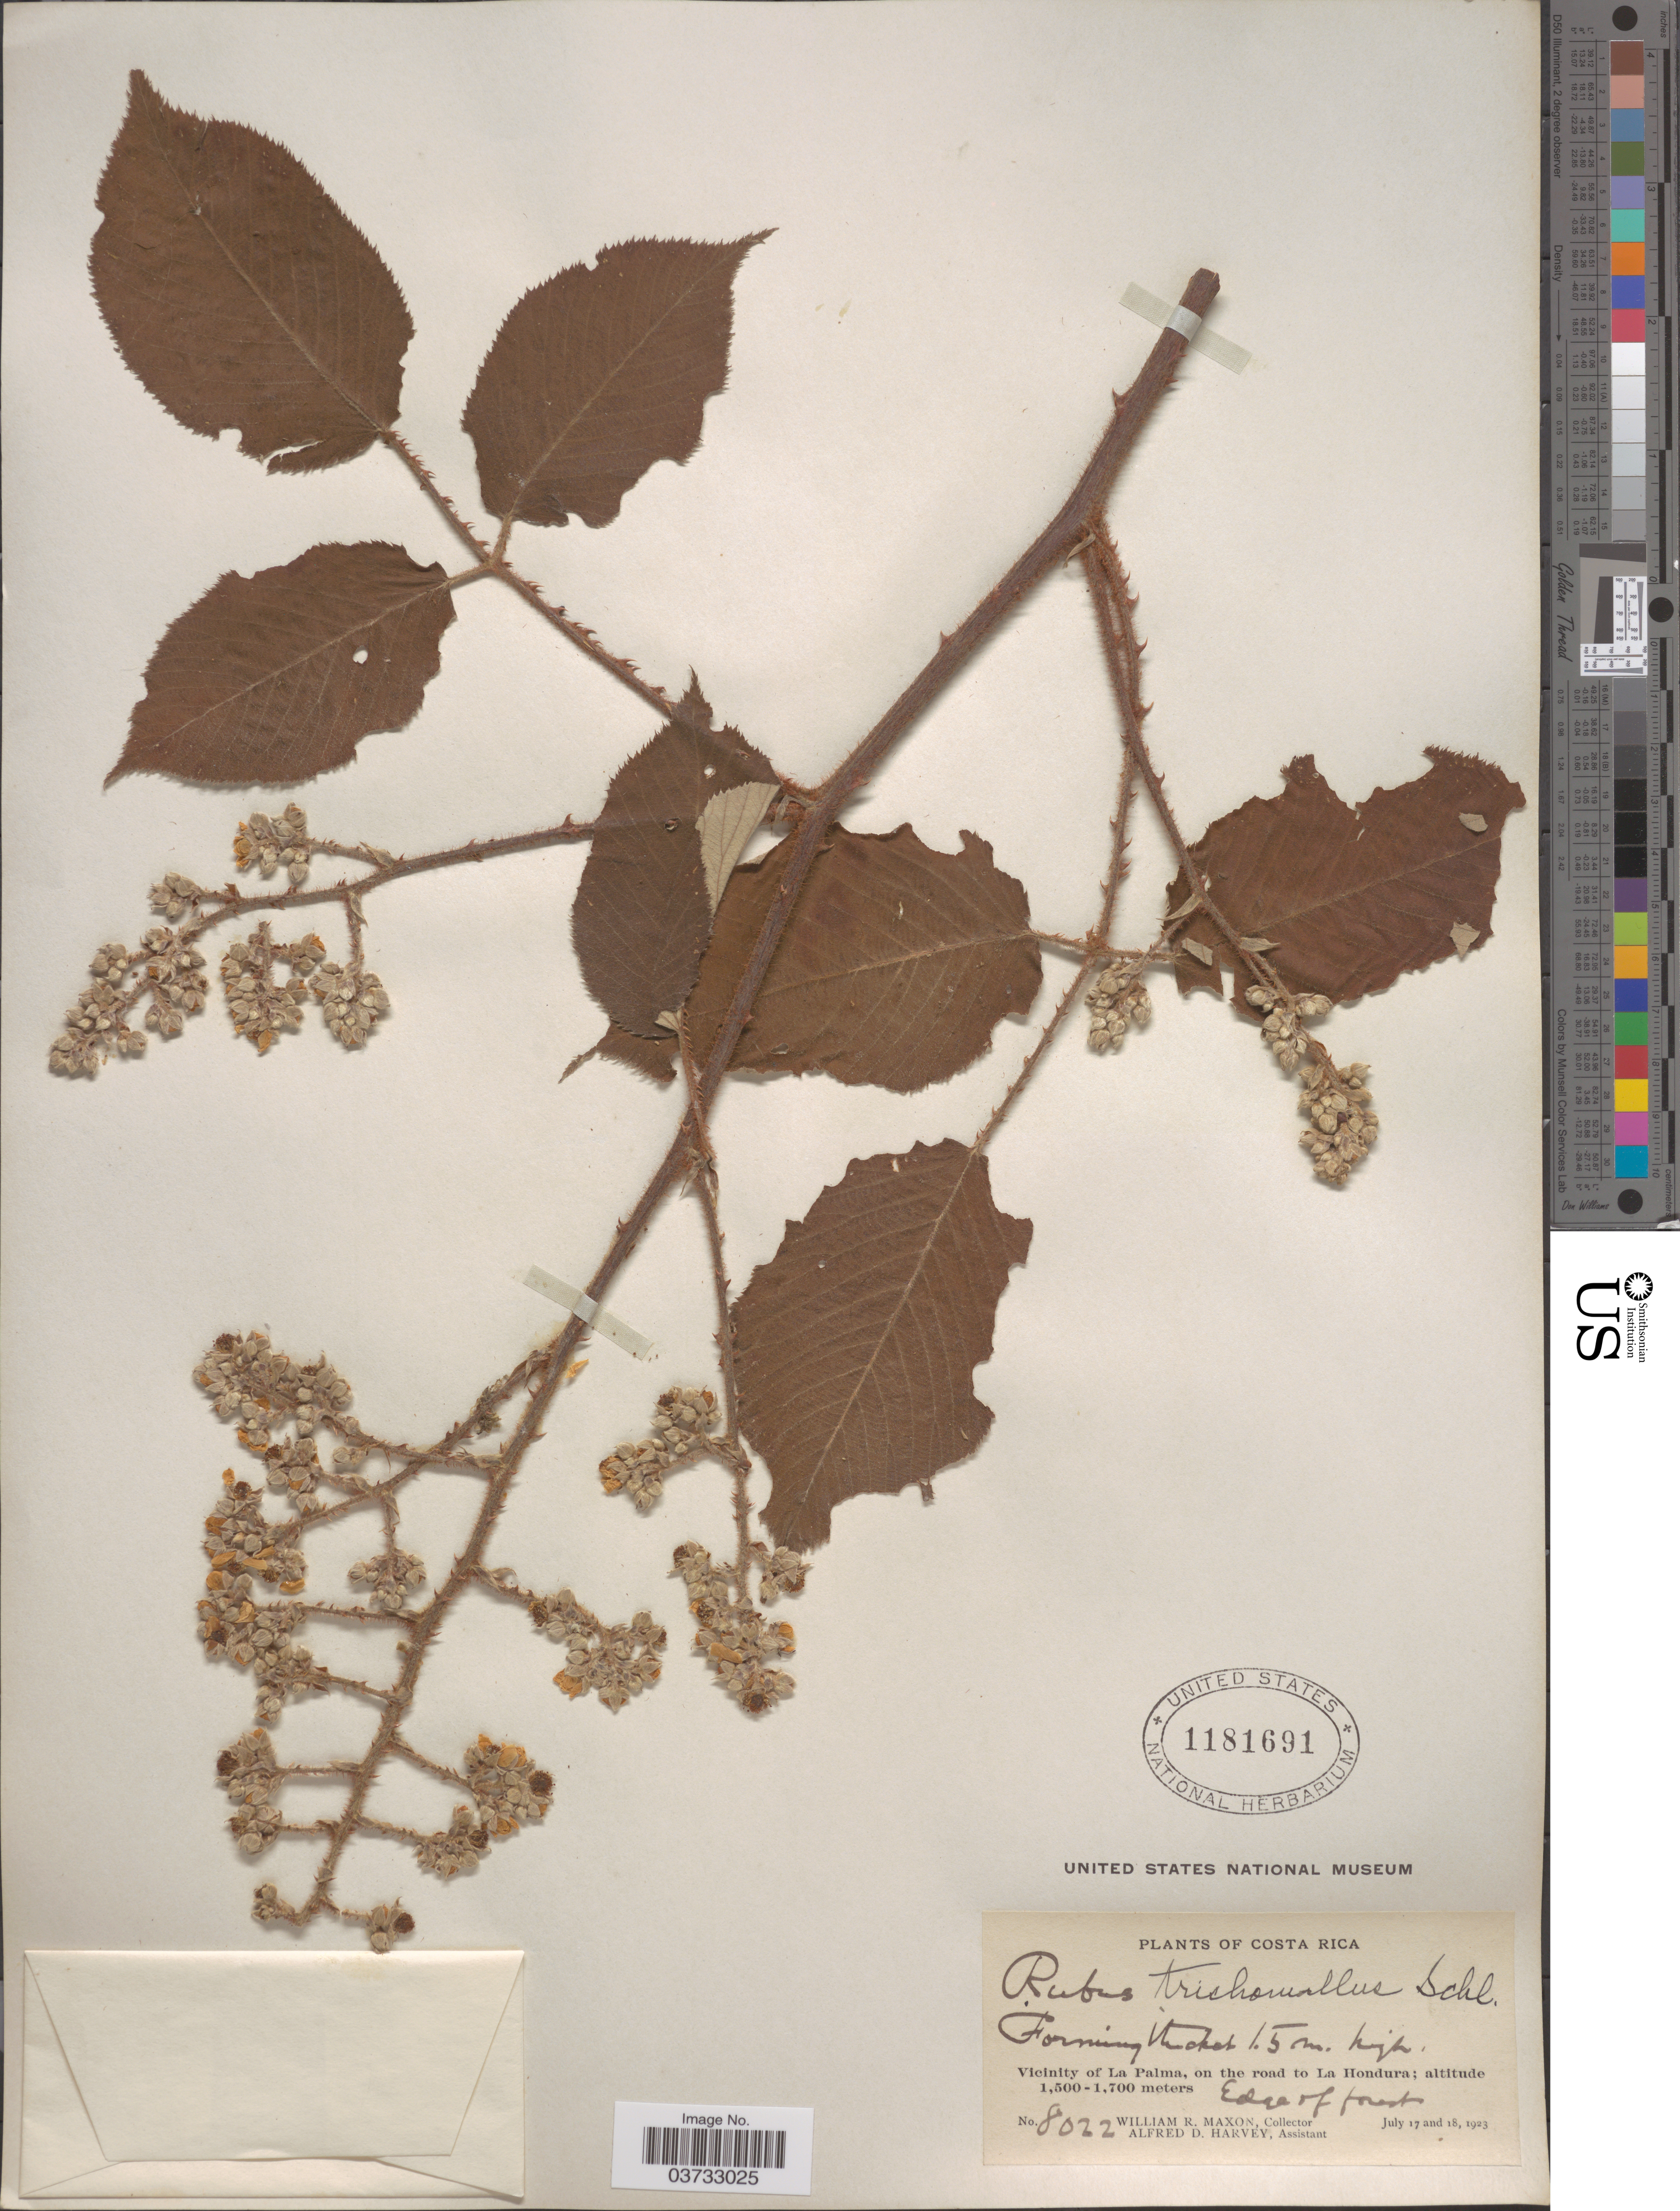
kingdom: Plantae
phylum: Tracheophyta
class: Magnoliopsida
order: Rosales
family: Rosaceae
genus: Rubus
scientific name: Rubus trichomallus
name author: Schltdl.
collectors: W. R. Maxon & A. D. Harvey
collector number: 8022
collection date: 1923-07-17/1923-07-18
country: Costa Rica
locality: Vicinity of La Palma, on the road to La Hondura.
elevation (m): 1500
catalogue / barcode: US 1181691